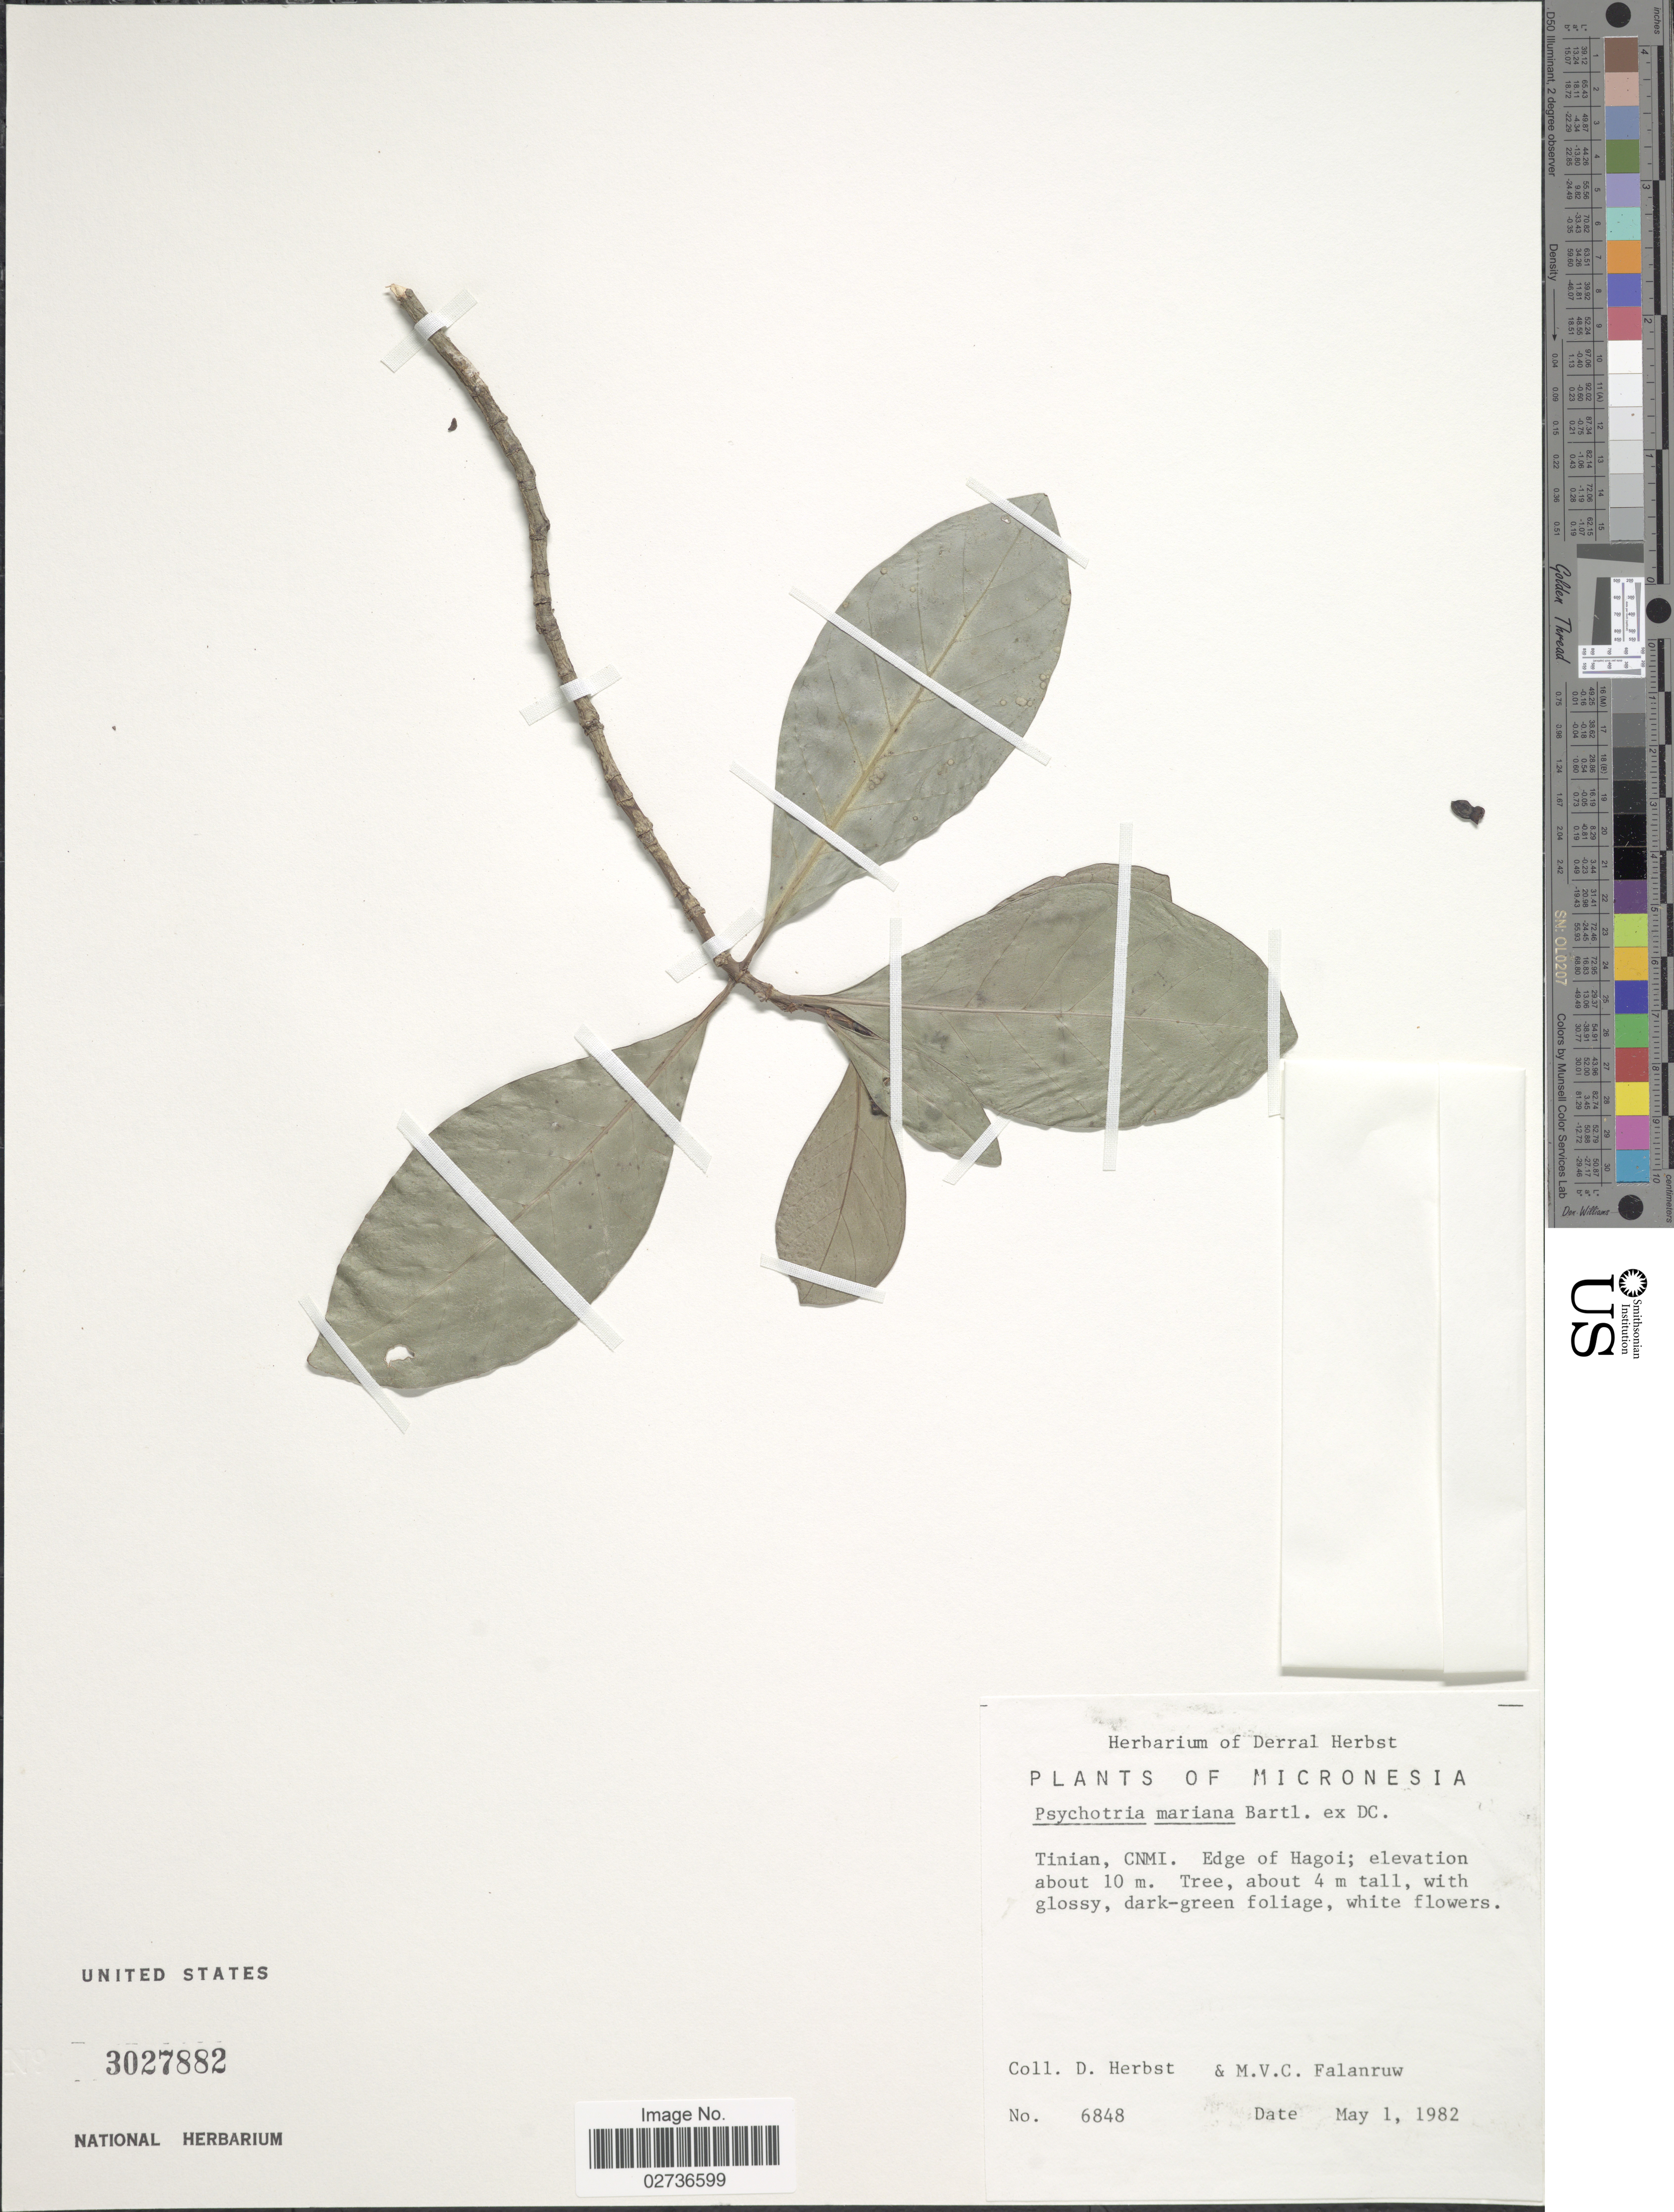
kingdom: Plantae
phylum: Tracheophyta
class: Magnoliopsida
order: Gentianales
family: Rubiaceae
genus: Psychotria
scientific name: Psychotria mariana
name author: Bartl. ex DC.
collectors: D. Herbst & M. V. Falanruw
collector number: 6848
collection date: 1982-05-01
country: Northern Mariana Islands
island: Tinian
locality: Tinian, CNMI, Edge of Hagoi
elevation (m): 10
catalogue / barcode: US 3027882